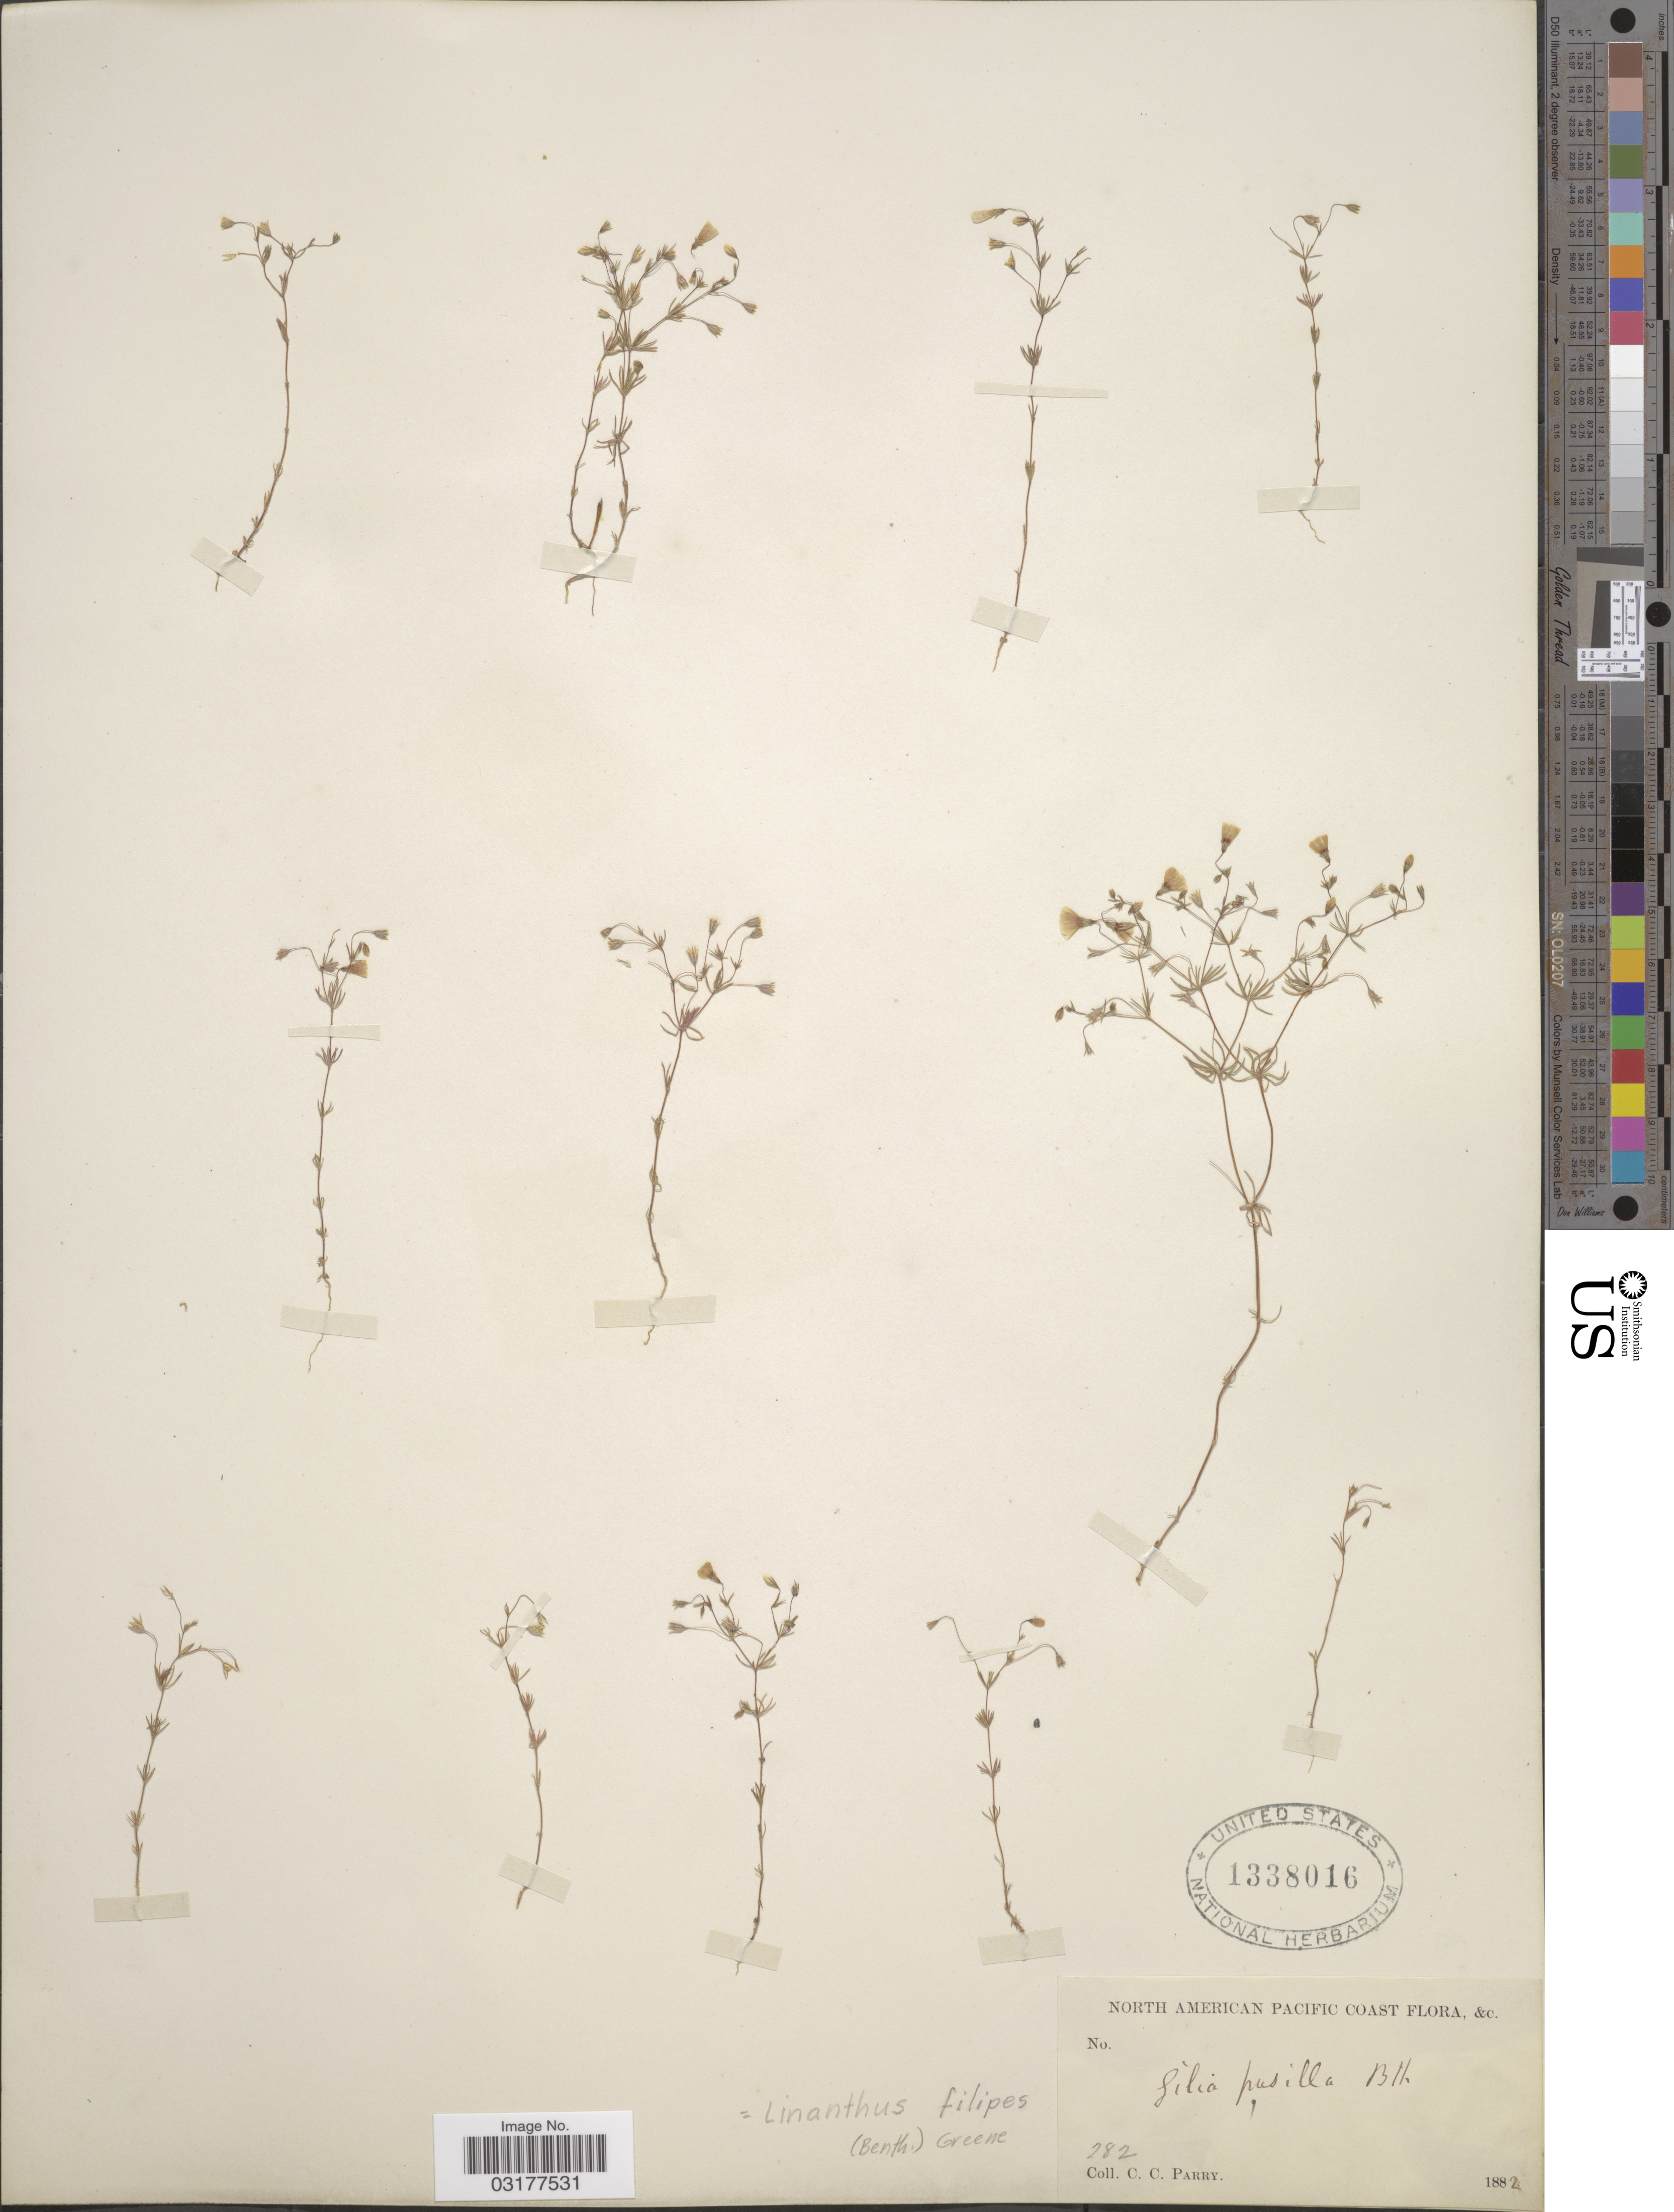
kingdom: Plantae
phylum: Tracheophyta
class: Magnoliopsida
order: Ericales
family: Polemoniaceae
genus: Leptosiphon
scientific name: Leptosiphon filipes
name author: (Benth.) J.M. Porter & L.A. Johnson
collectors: C. C. Parry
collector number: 282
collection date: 1882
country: United States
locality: North American Pacific Coast.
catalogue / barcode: US 1338016